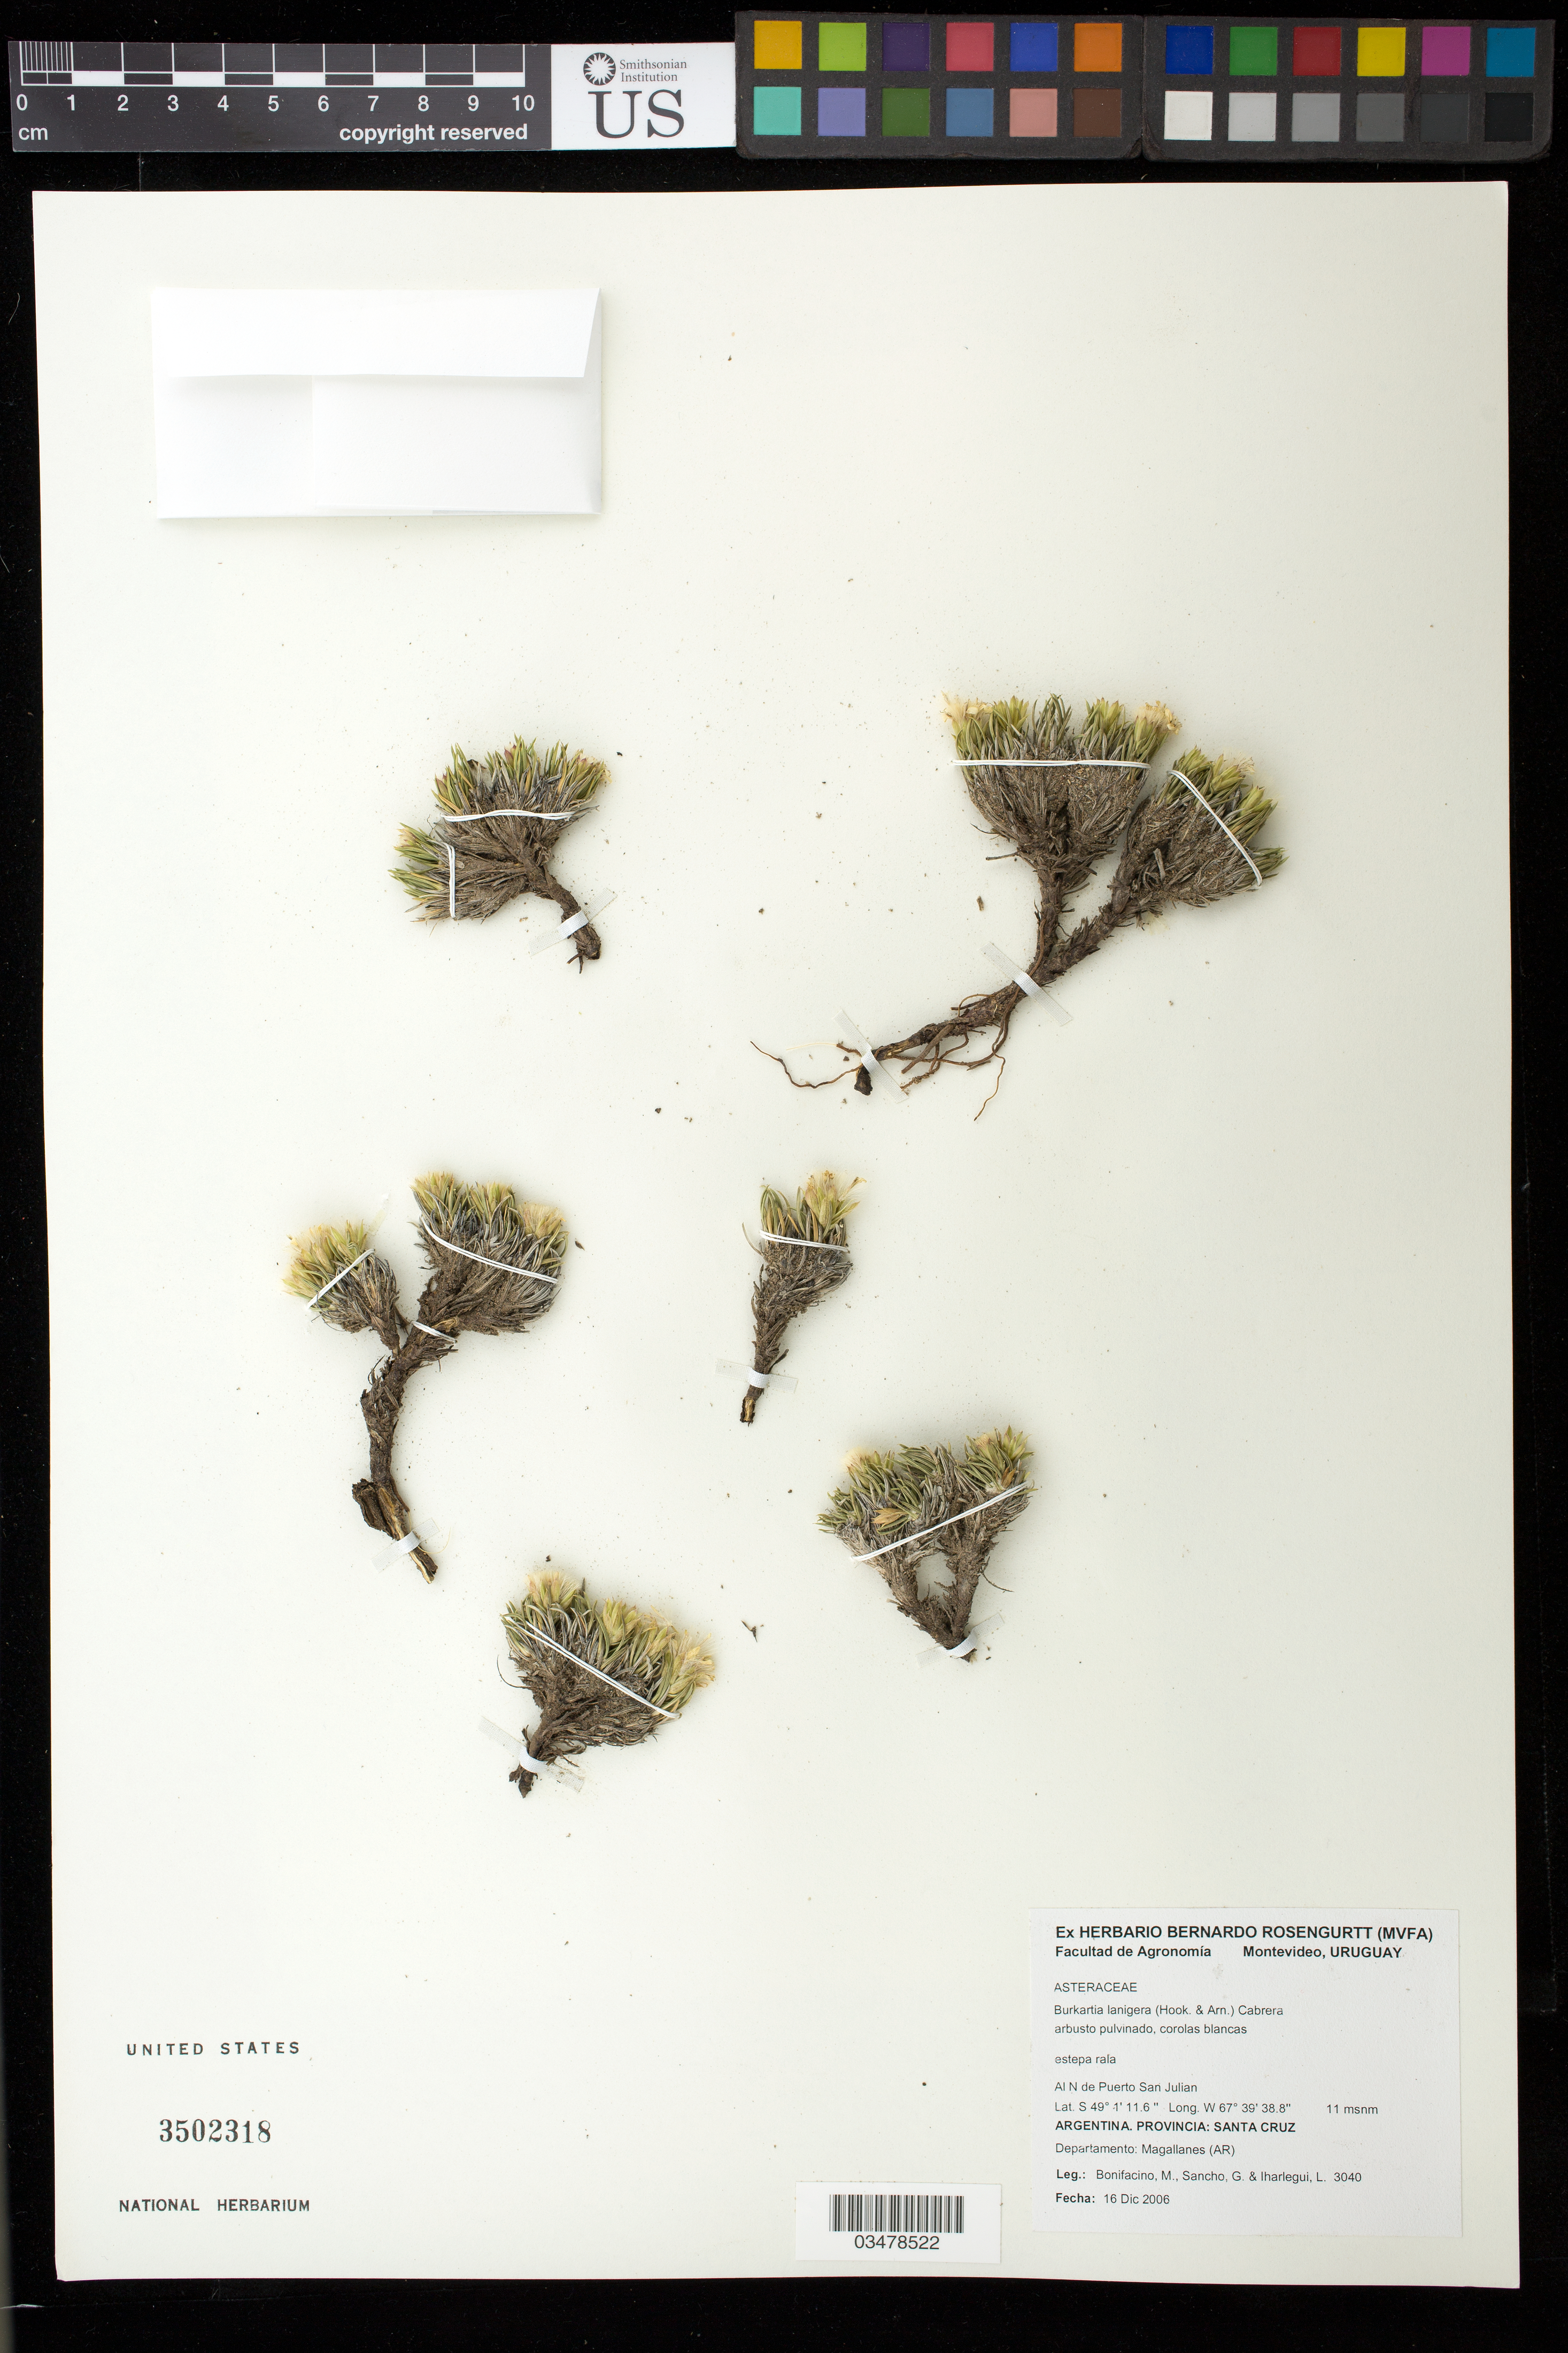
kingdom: Plantae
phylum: Tracheophyta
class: Magnoliopsida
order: Asterales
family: Asteraceae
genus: Burkartia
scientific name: Burkartia lanigera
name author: (Hook. & Arn.) Crisci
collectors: M. Bonifacino, G. Sancho & L. Iharlegui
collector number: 3040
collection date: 2006-12-16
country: Argentina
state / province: Santa Cruz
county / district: Magallanes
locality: Al N de Puerto San Julian,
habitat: Estepa rala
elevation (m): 11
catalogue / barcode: US 3502318